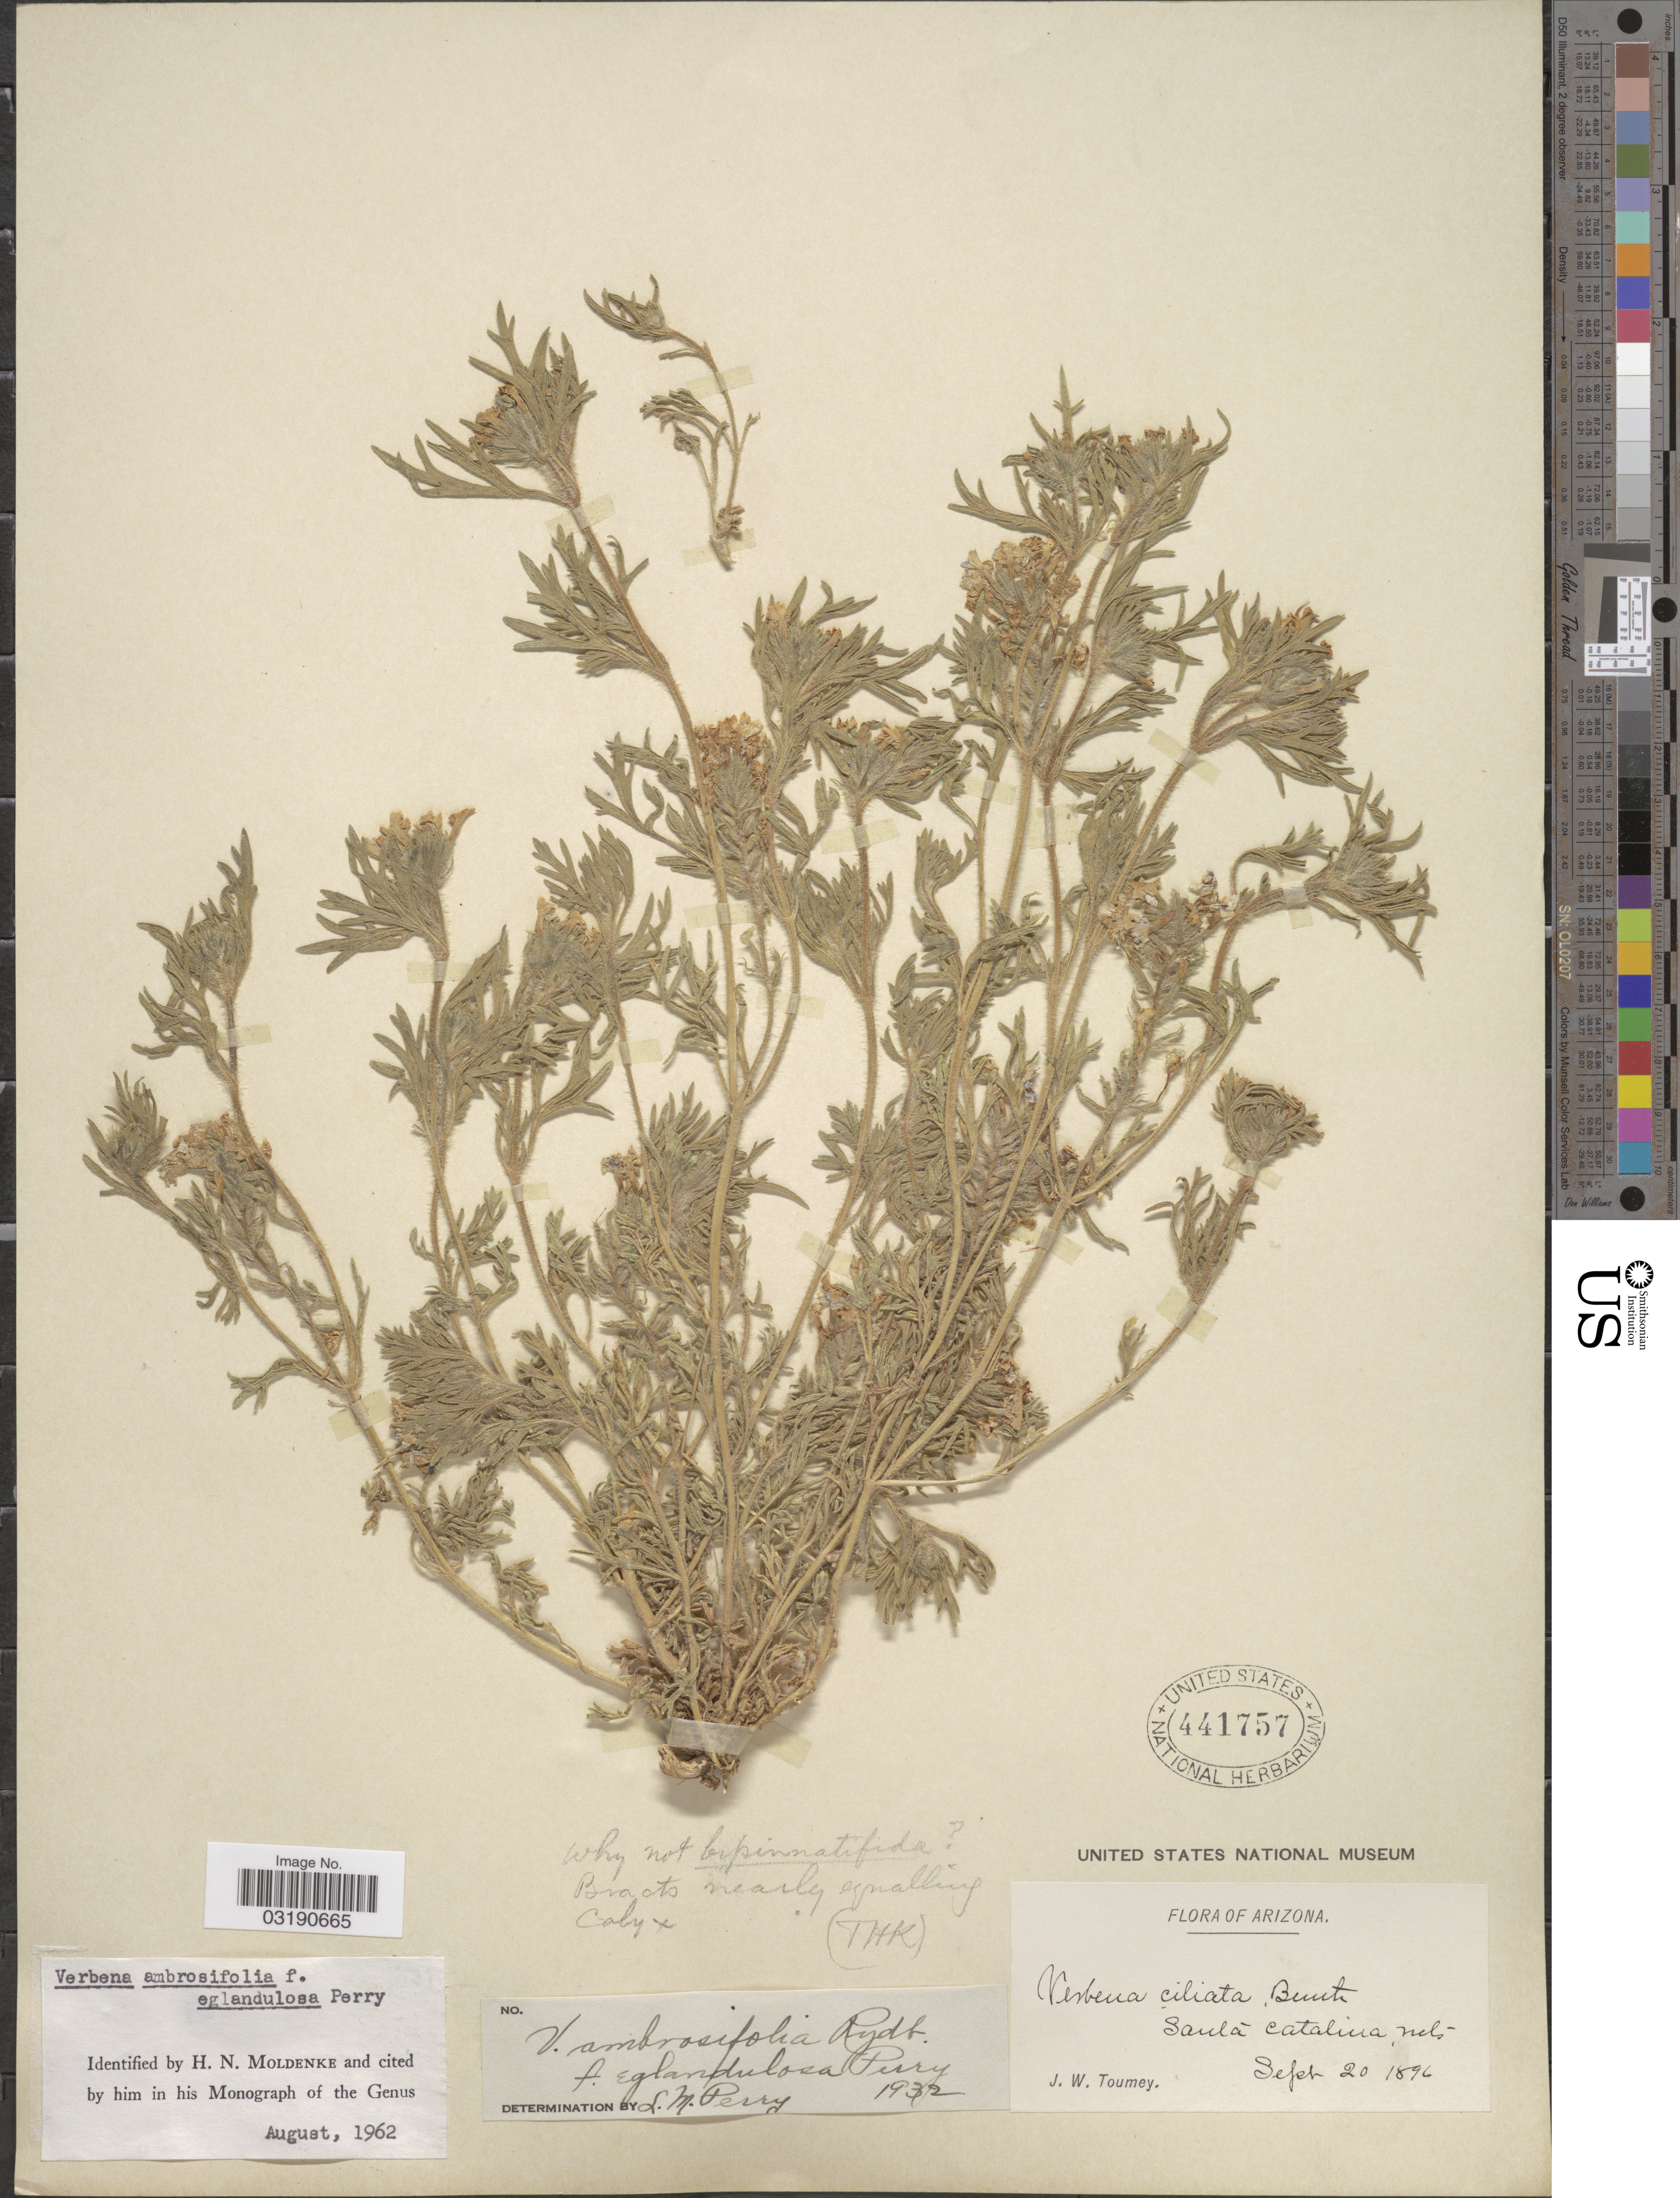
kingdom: Plantae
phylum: Tracheophyta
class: Magnoliopsida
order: Lamiales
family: Verbenaceae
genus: Verbena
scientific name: Verbena ambrosiifolia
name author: Rydb. ex Small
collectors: J. W. Toumey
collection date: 1896-09-20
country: United States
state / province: Arizona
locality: Santa Catalina Mts.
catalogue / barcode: US 441757